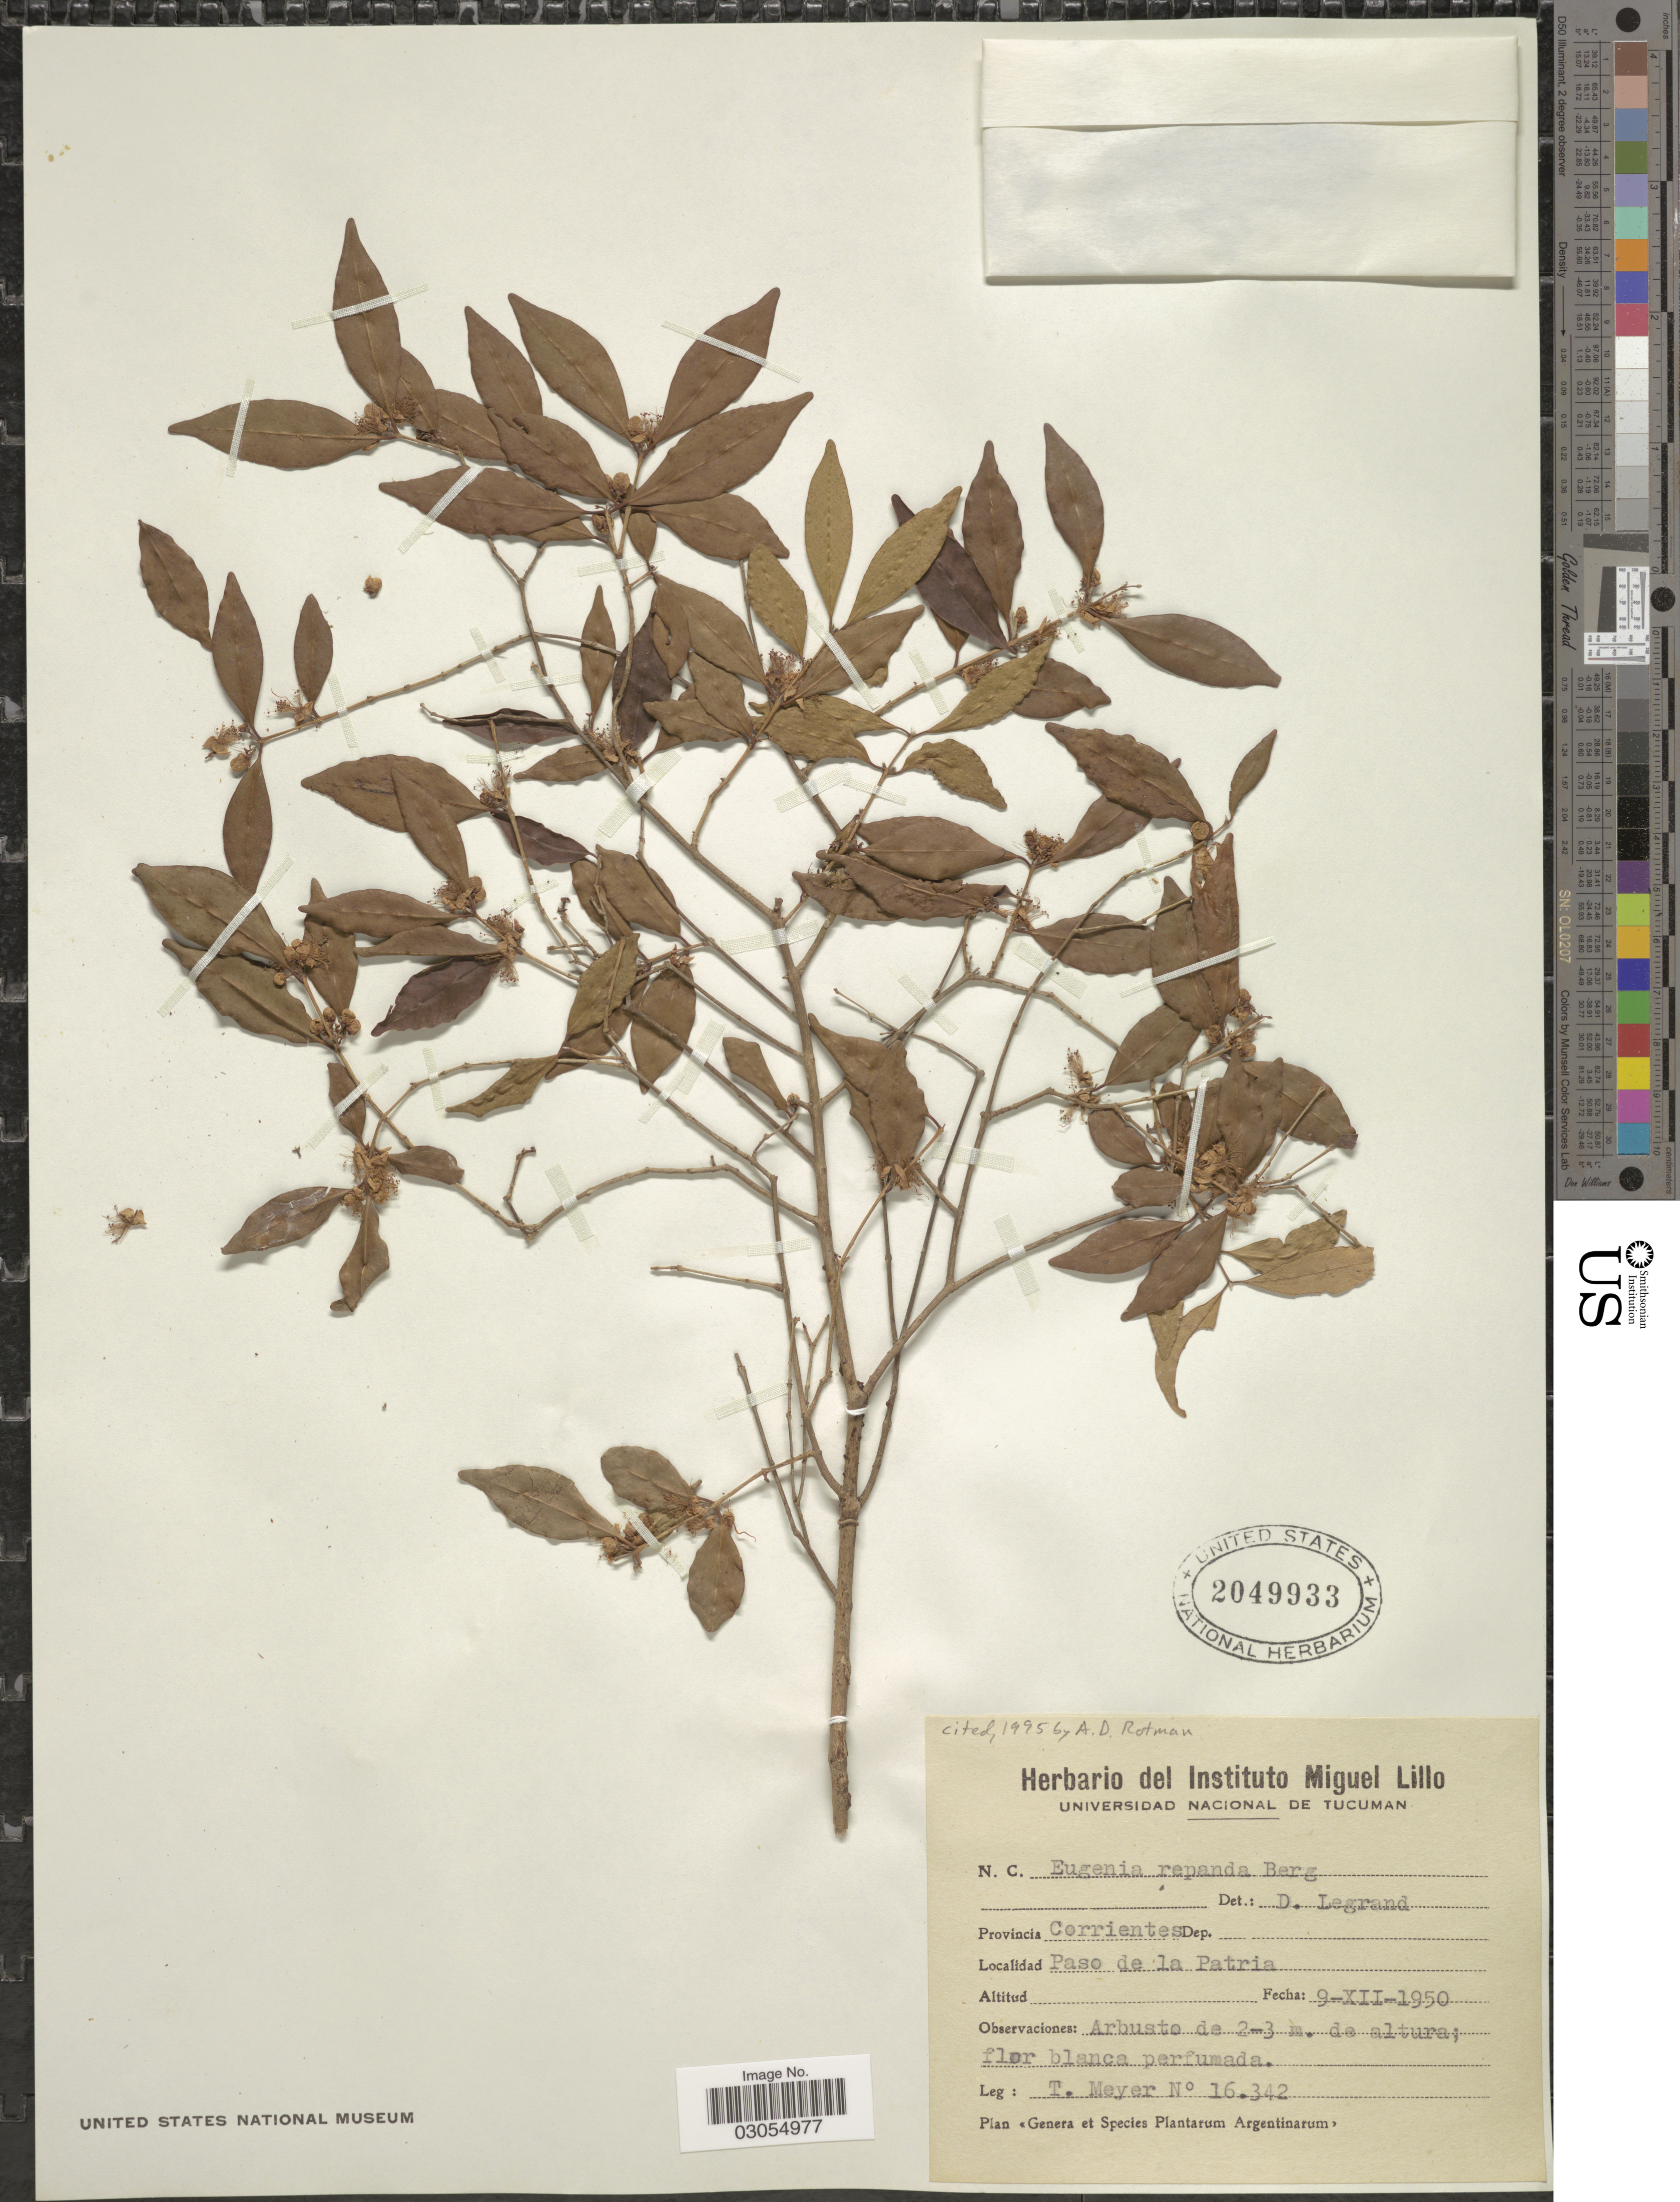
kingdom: Plantae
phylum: Tracheophyta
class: Magnoliopsida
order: Myrtales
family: Myrtaceae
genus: Eugenia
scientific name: Eugenia repanda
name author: O. Berg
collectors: T. Meyer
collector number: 16342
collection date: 1950-12-09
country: Argentina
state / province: Corrientes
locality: Paso de la Patria.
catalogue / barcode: US 2049933